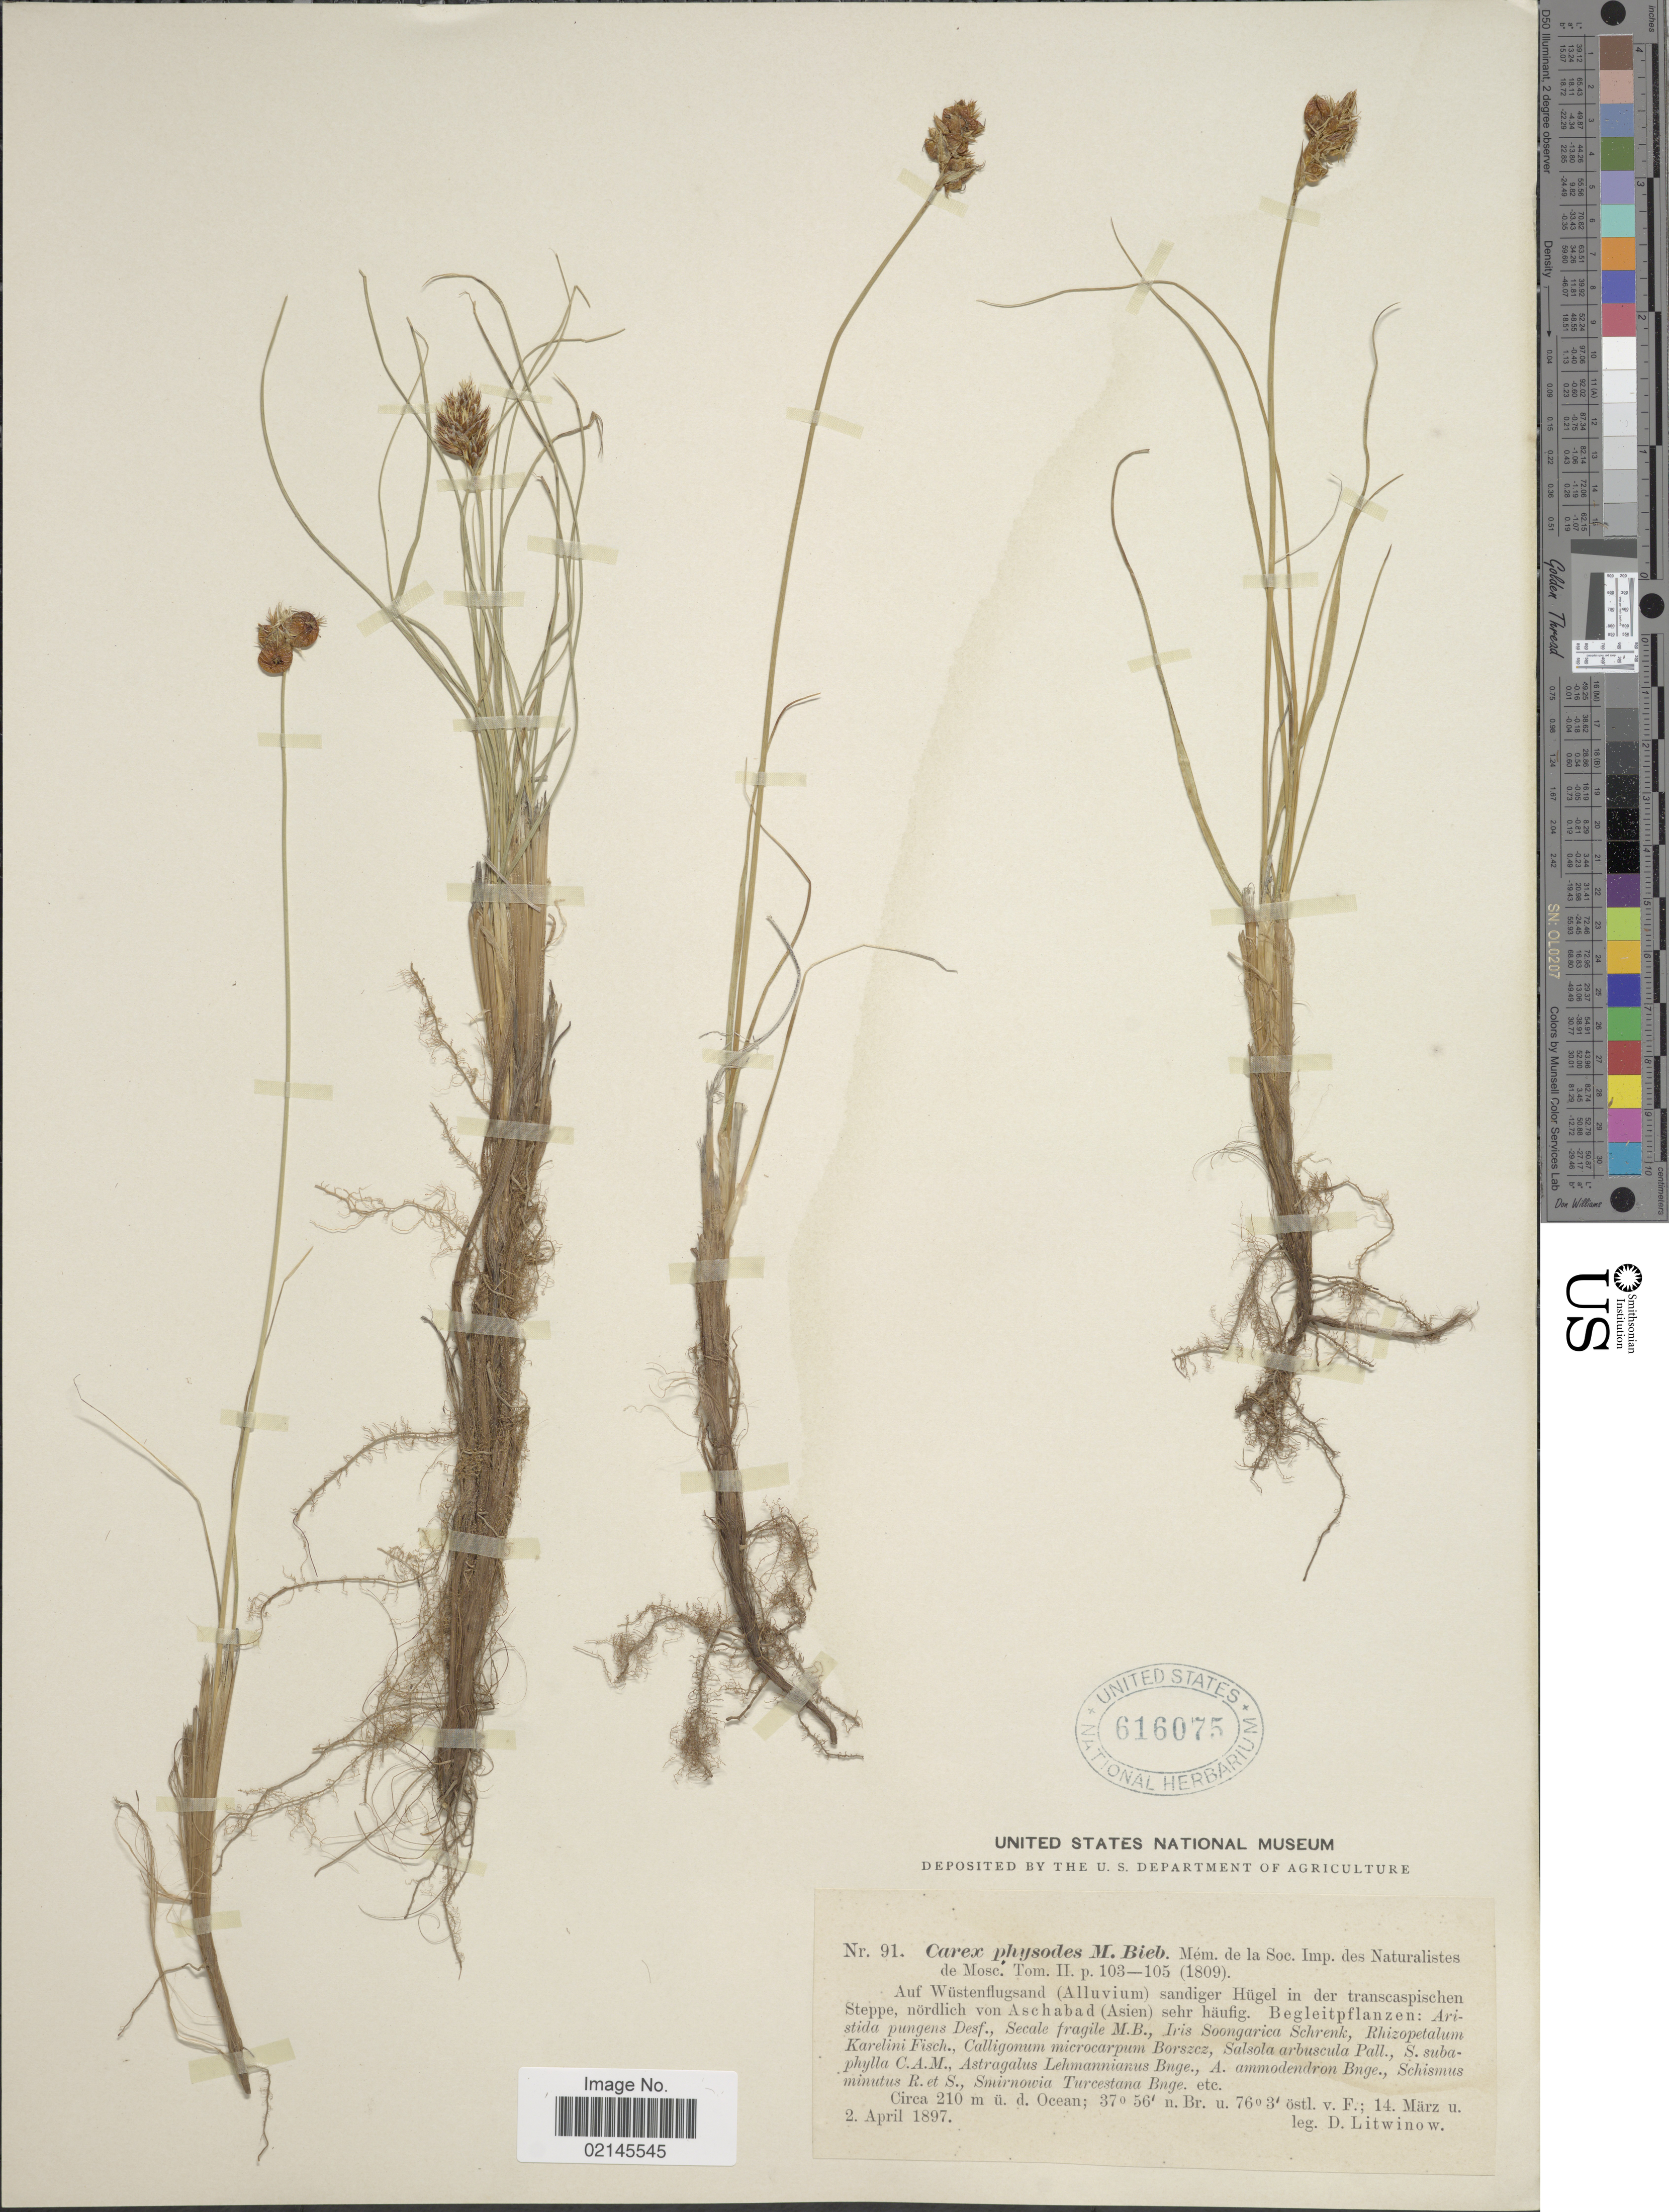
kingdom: Plantae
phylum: Tracheophyta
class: Liliopsida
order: Poales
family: Cyperaceae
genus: Carex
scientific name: Carex physodes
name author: M. Bieb.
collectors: D. Litwinow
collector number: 91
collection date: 1897-03-14/1897-04-02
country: Turkmenistan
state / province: Ahal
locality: Nordlich von Aschabad (Asien)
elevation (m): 210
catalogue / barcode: US 616075